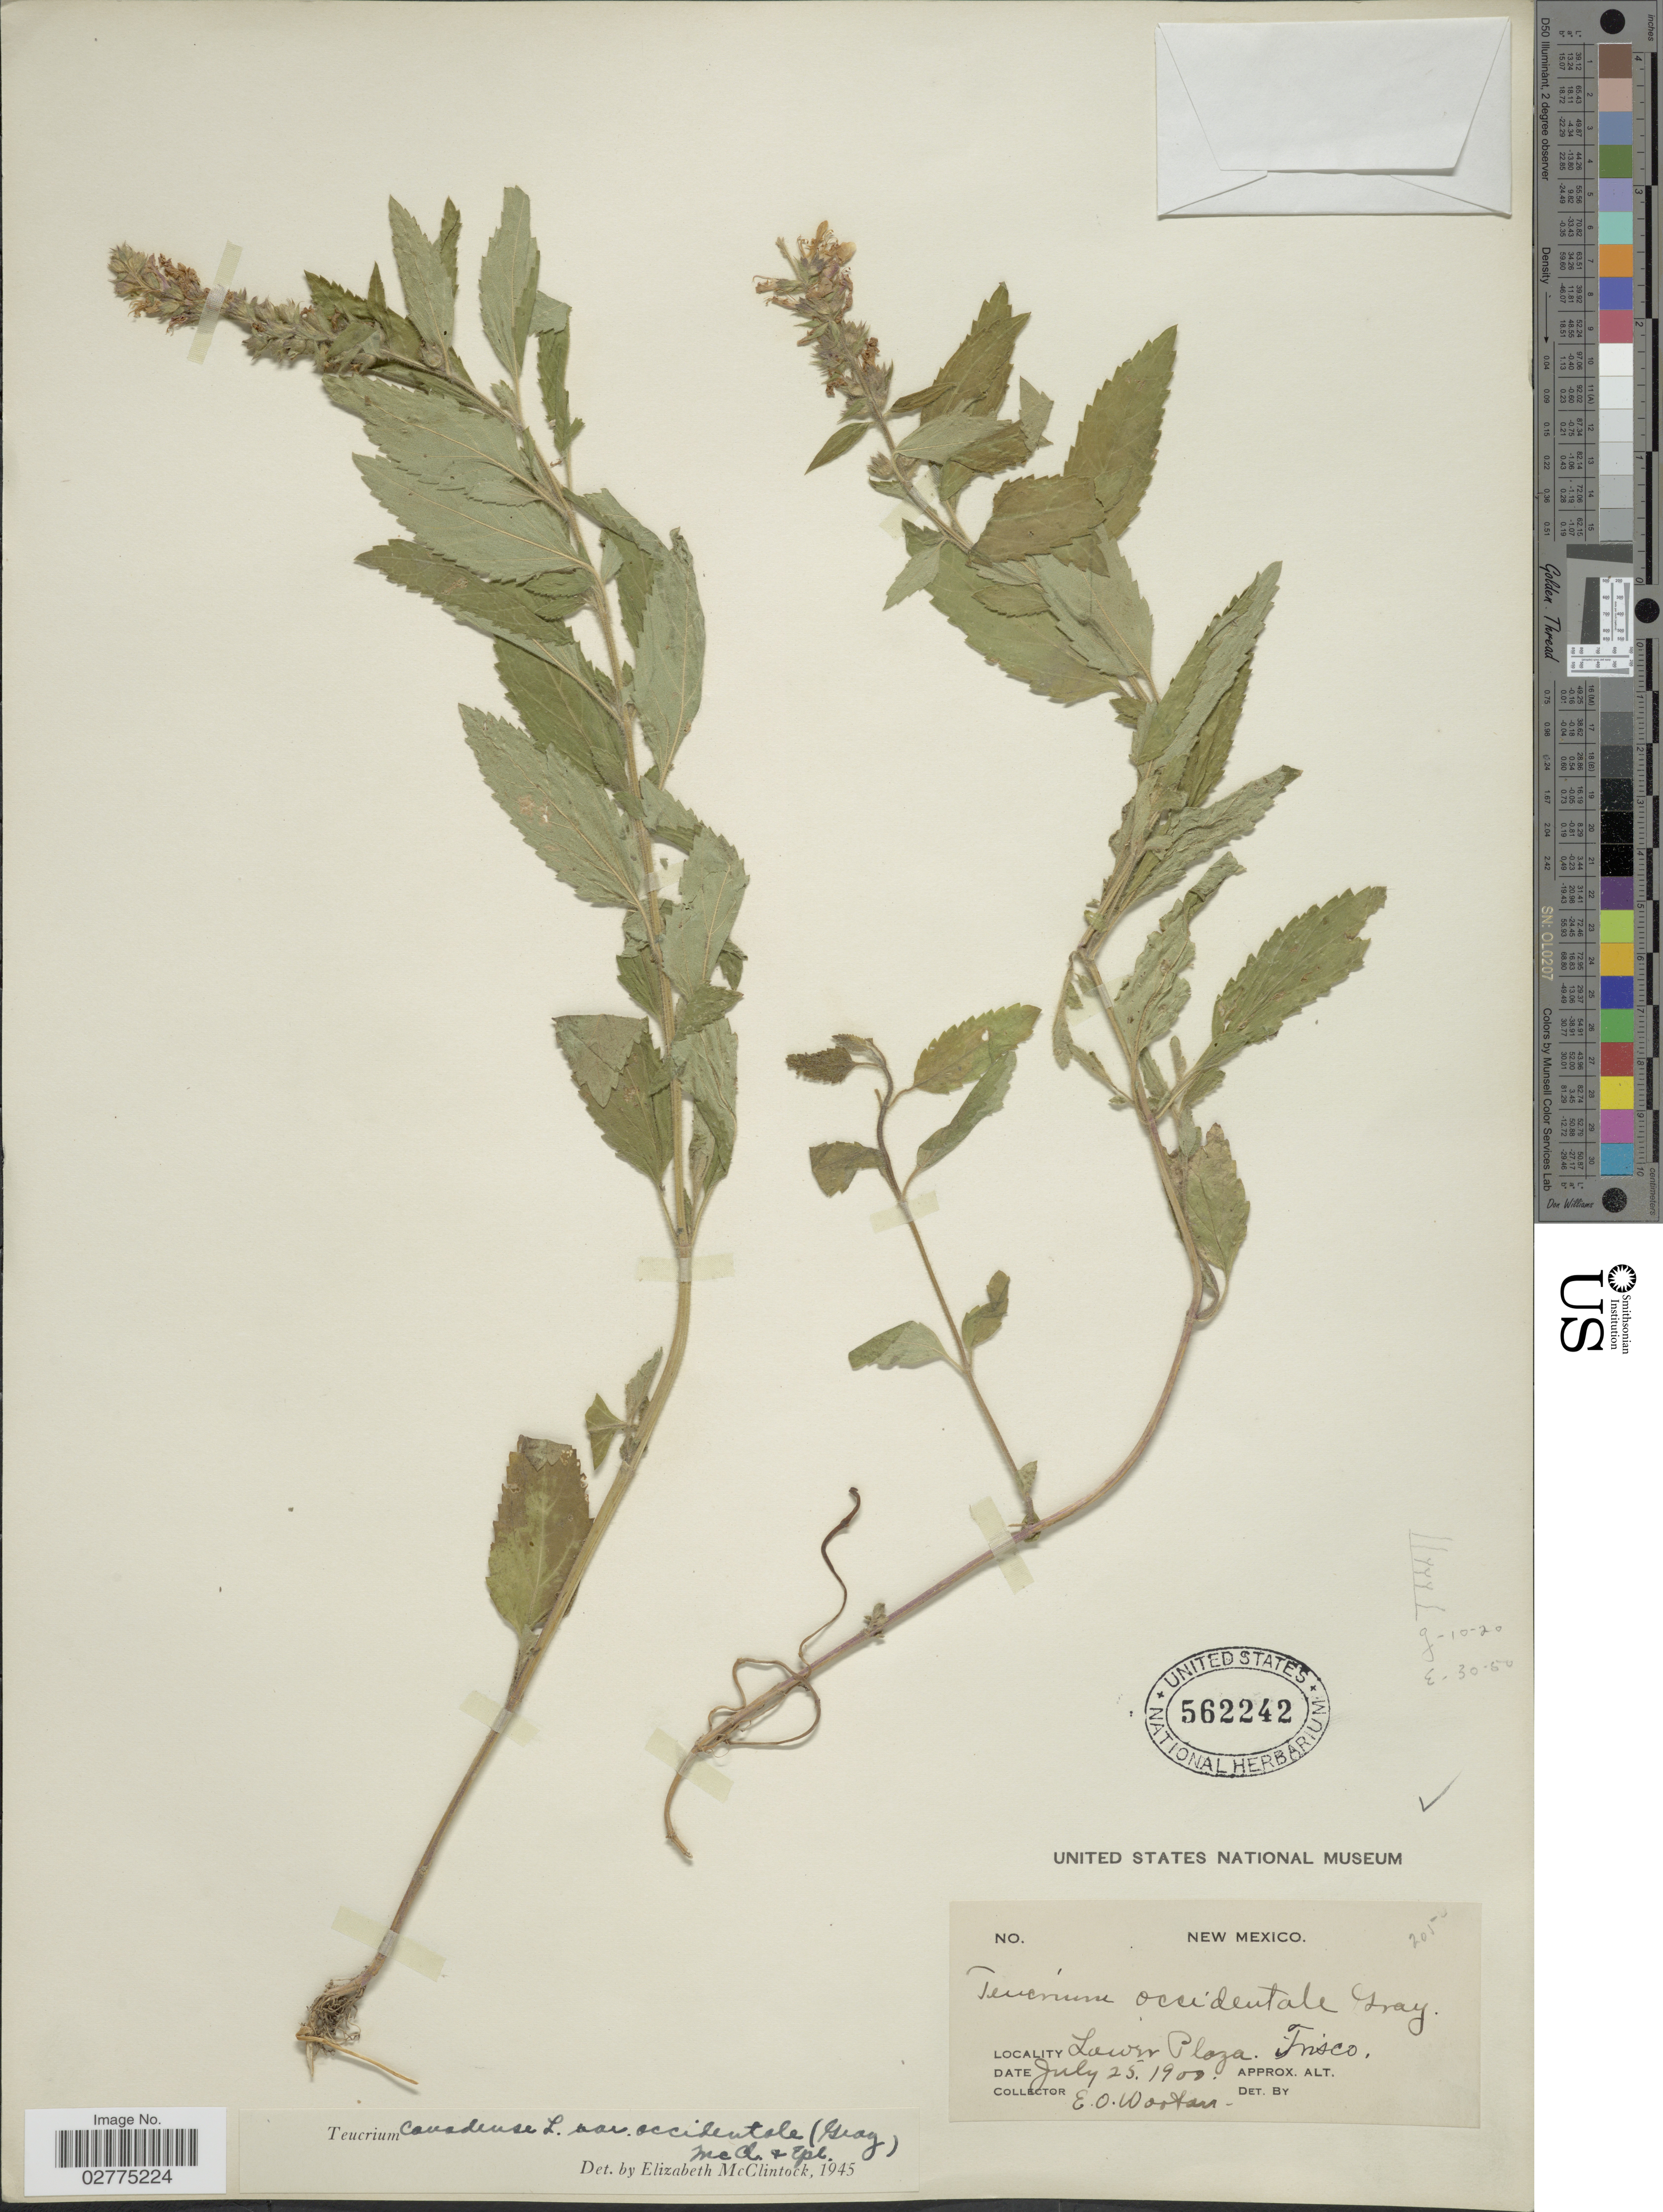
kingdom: Plantae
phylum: Tracheophyta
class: Magnoliopsida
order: Lamiales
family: Lamiaceae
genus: Teucrium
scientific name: Teucrium canadense var. occidentale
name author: (A. Gray) E. M. McClint. & Epling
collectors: E. O. Wooton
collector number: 205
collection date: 1900-07-25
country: United States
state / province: New Mexico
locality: Lower Plaza, Frisco.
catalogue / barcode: US 562242